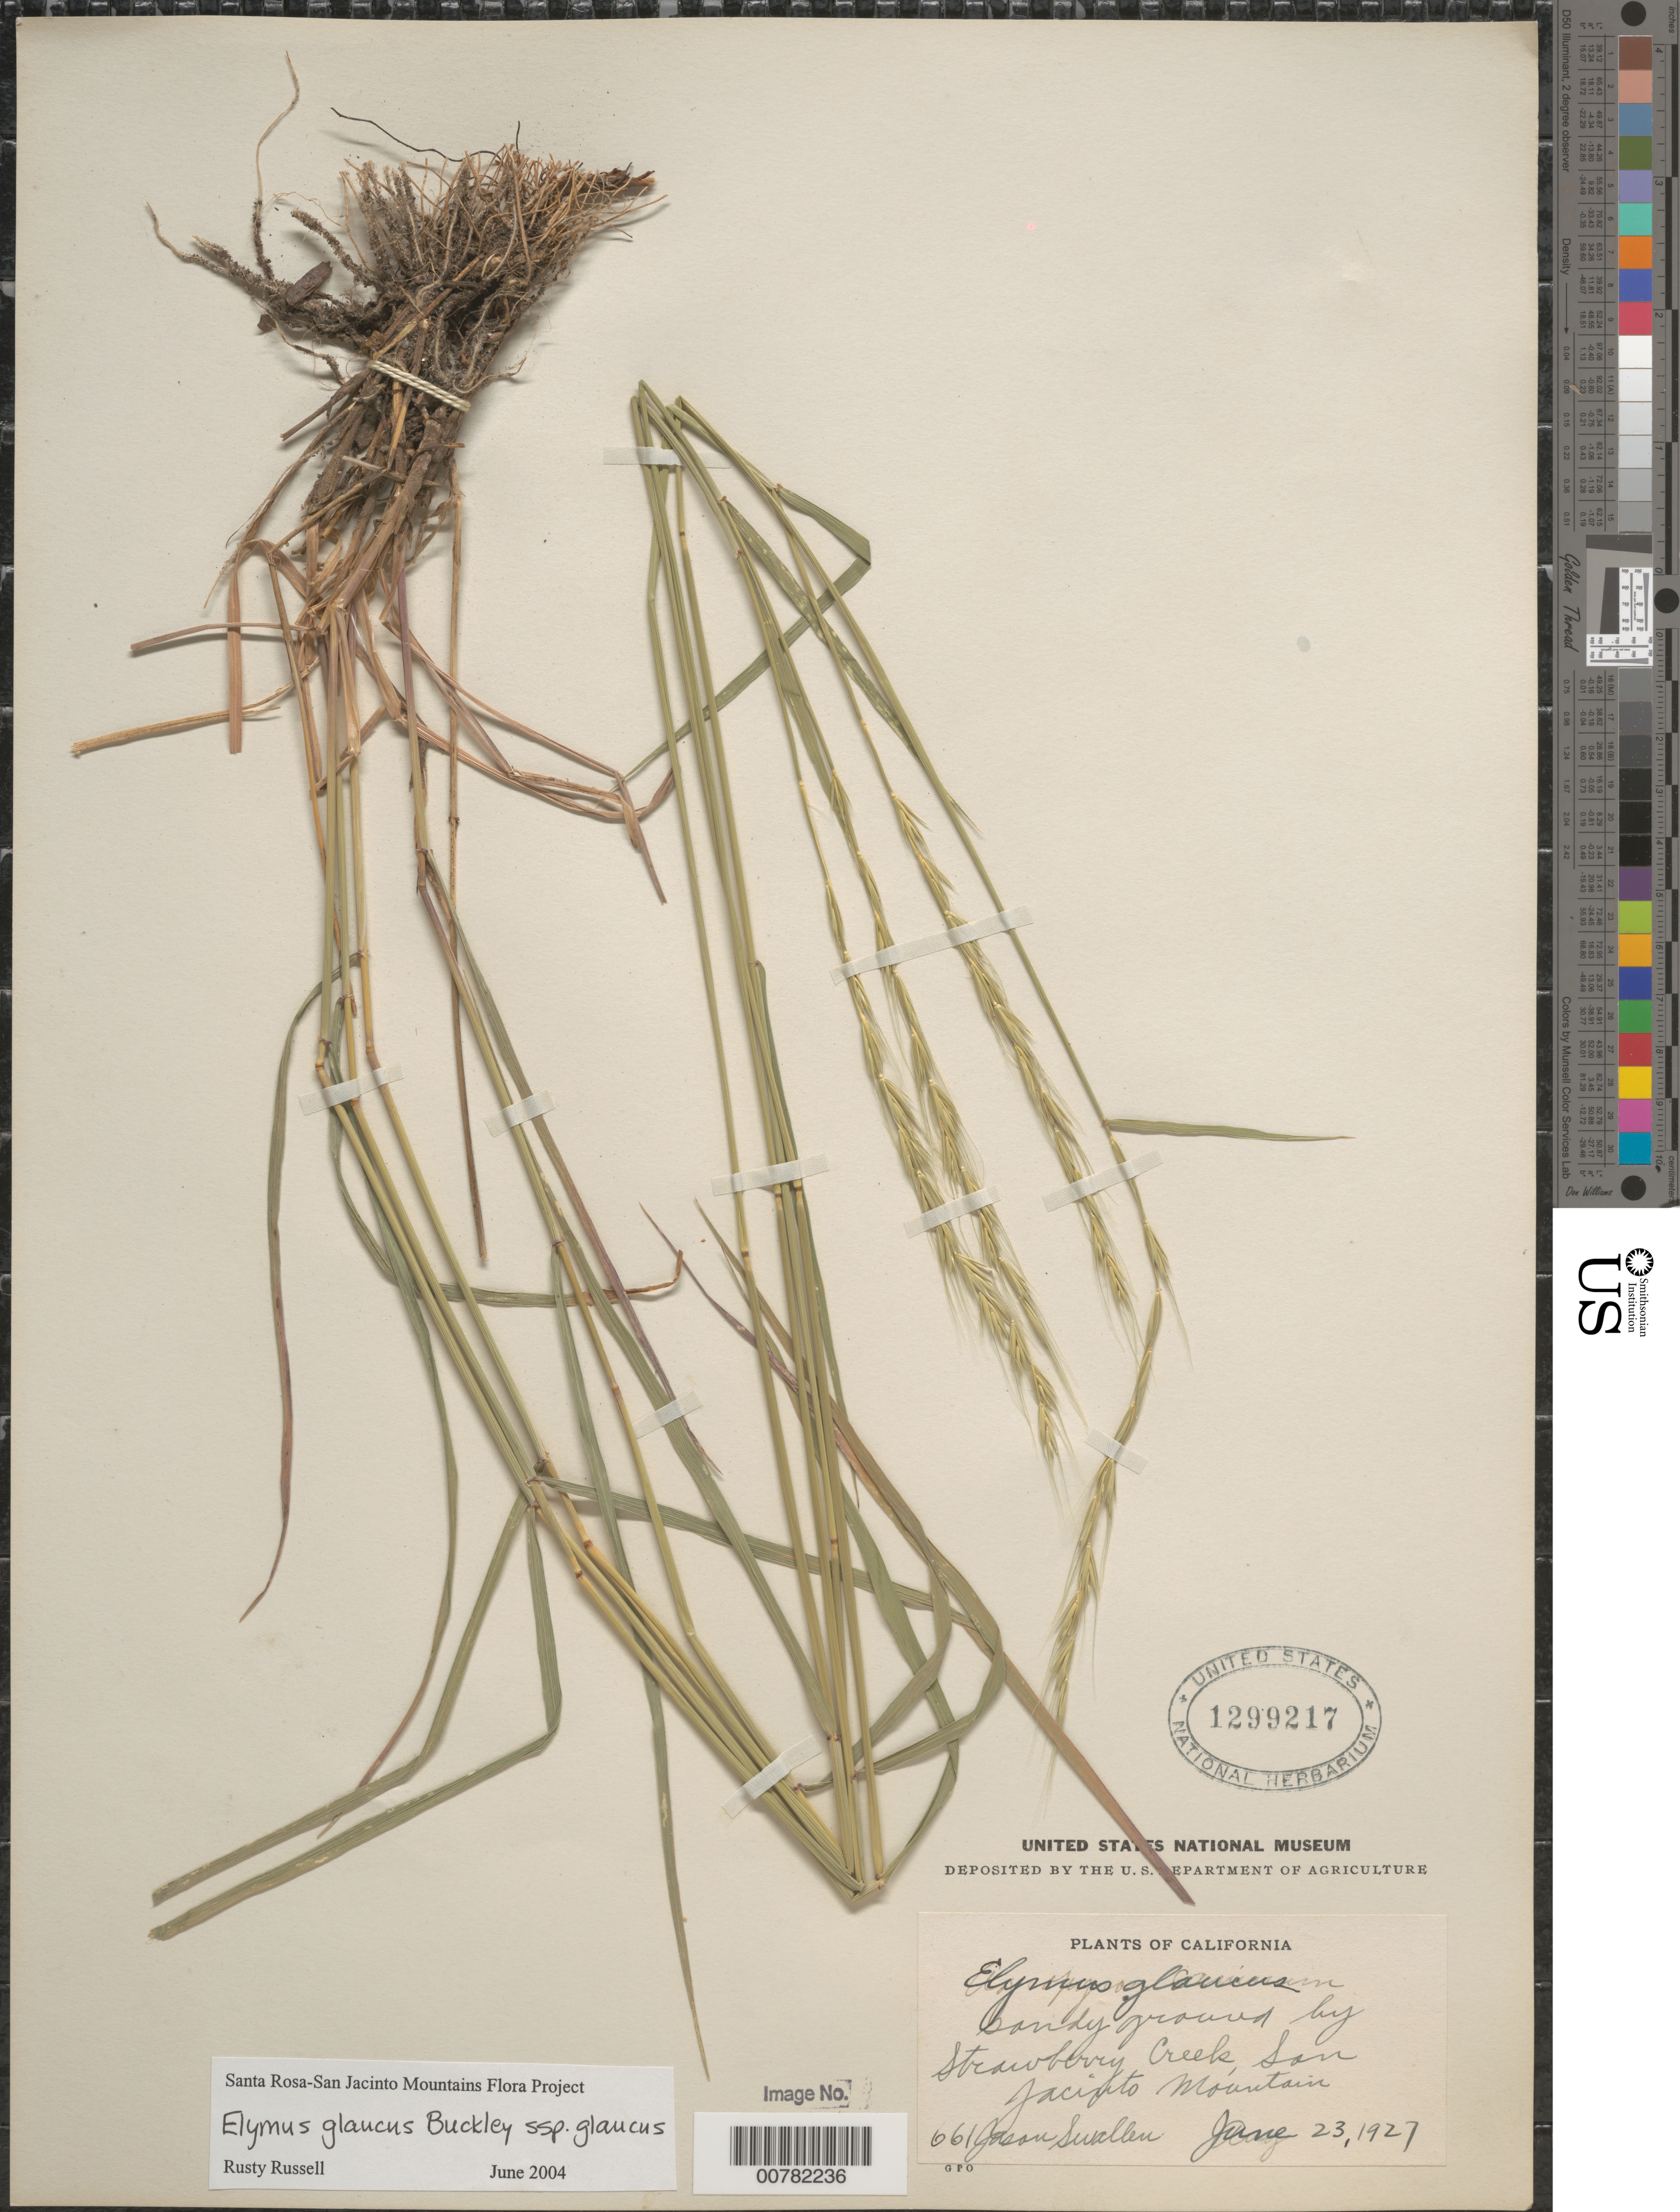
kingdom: Plantae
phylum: Tracheophyta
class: Liliopsida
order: Poales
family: Poaceae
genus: Elymus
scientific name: Elymus glaucus subsp. glaucus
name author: Buckley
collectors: J. R. Swallen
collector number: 661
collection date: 1927-06-23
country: United States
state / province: California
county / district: Riverside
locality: Sandy ground by Strawberry Creek, San Jacinto Mountain.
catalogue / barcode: US 1299217